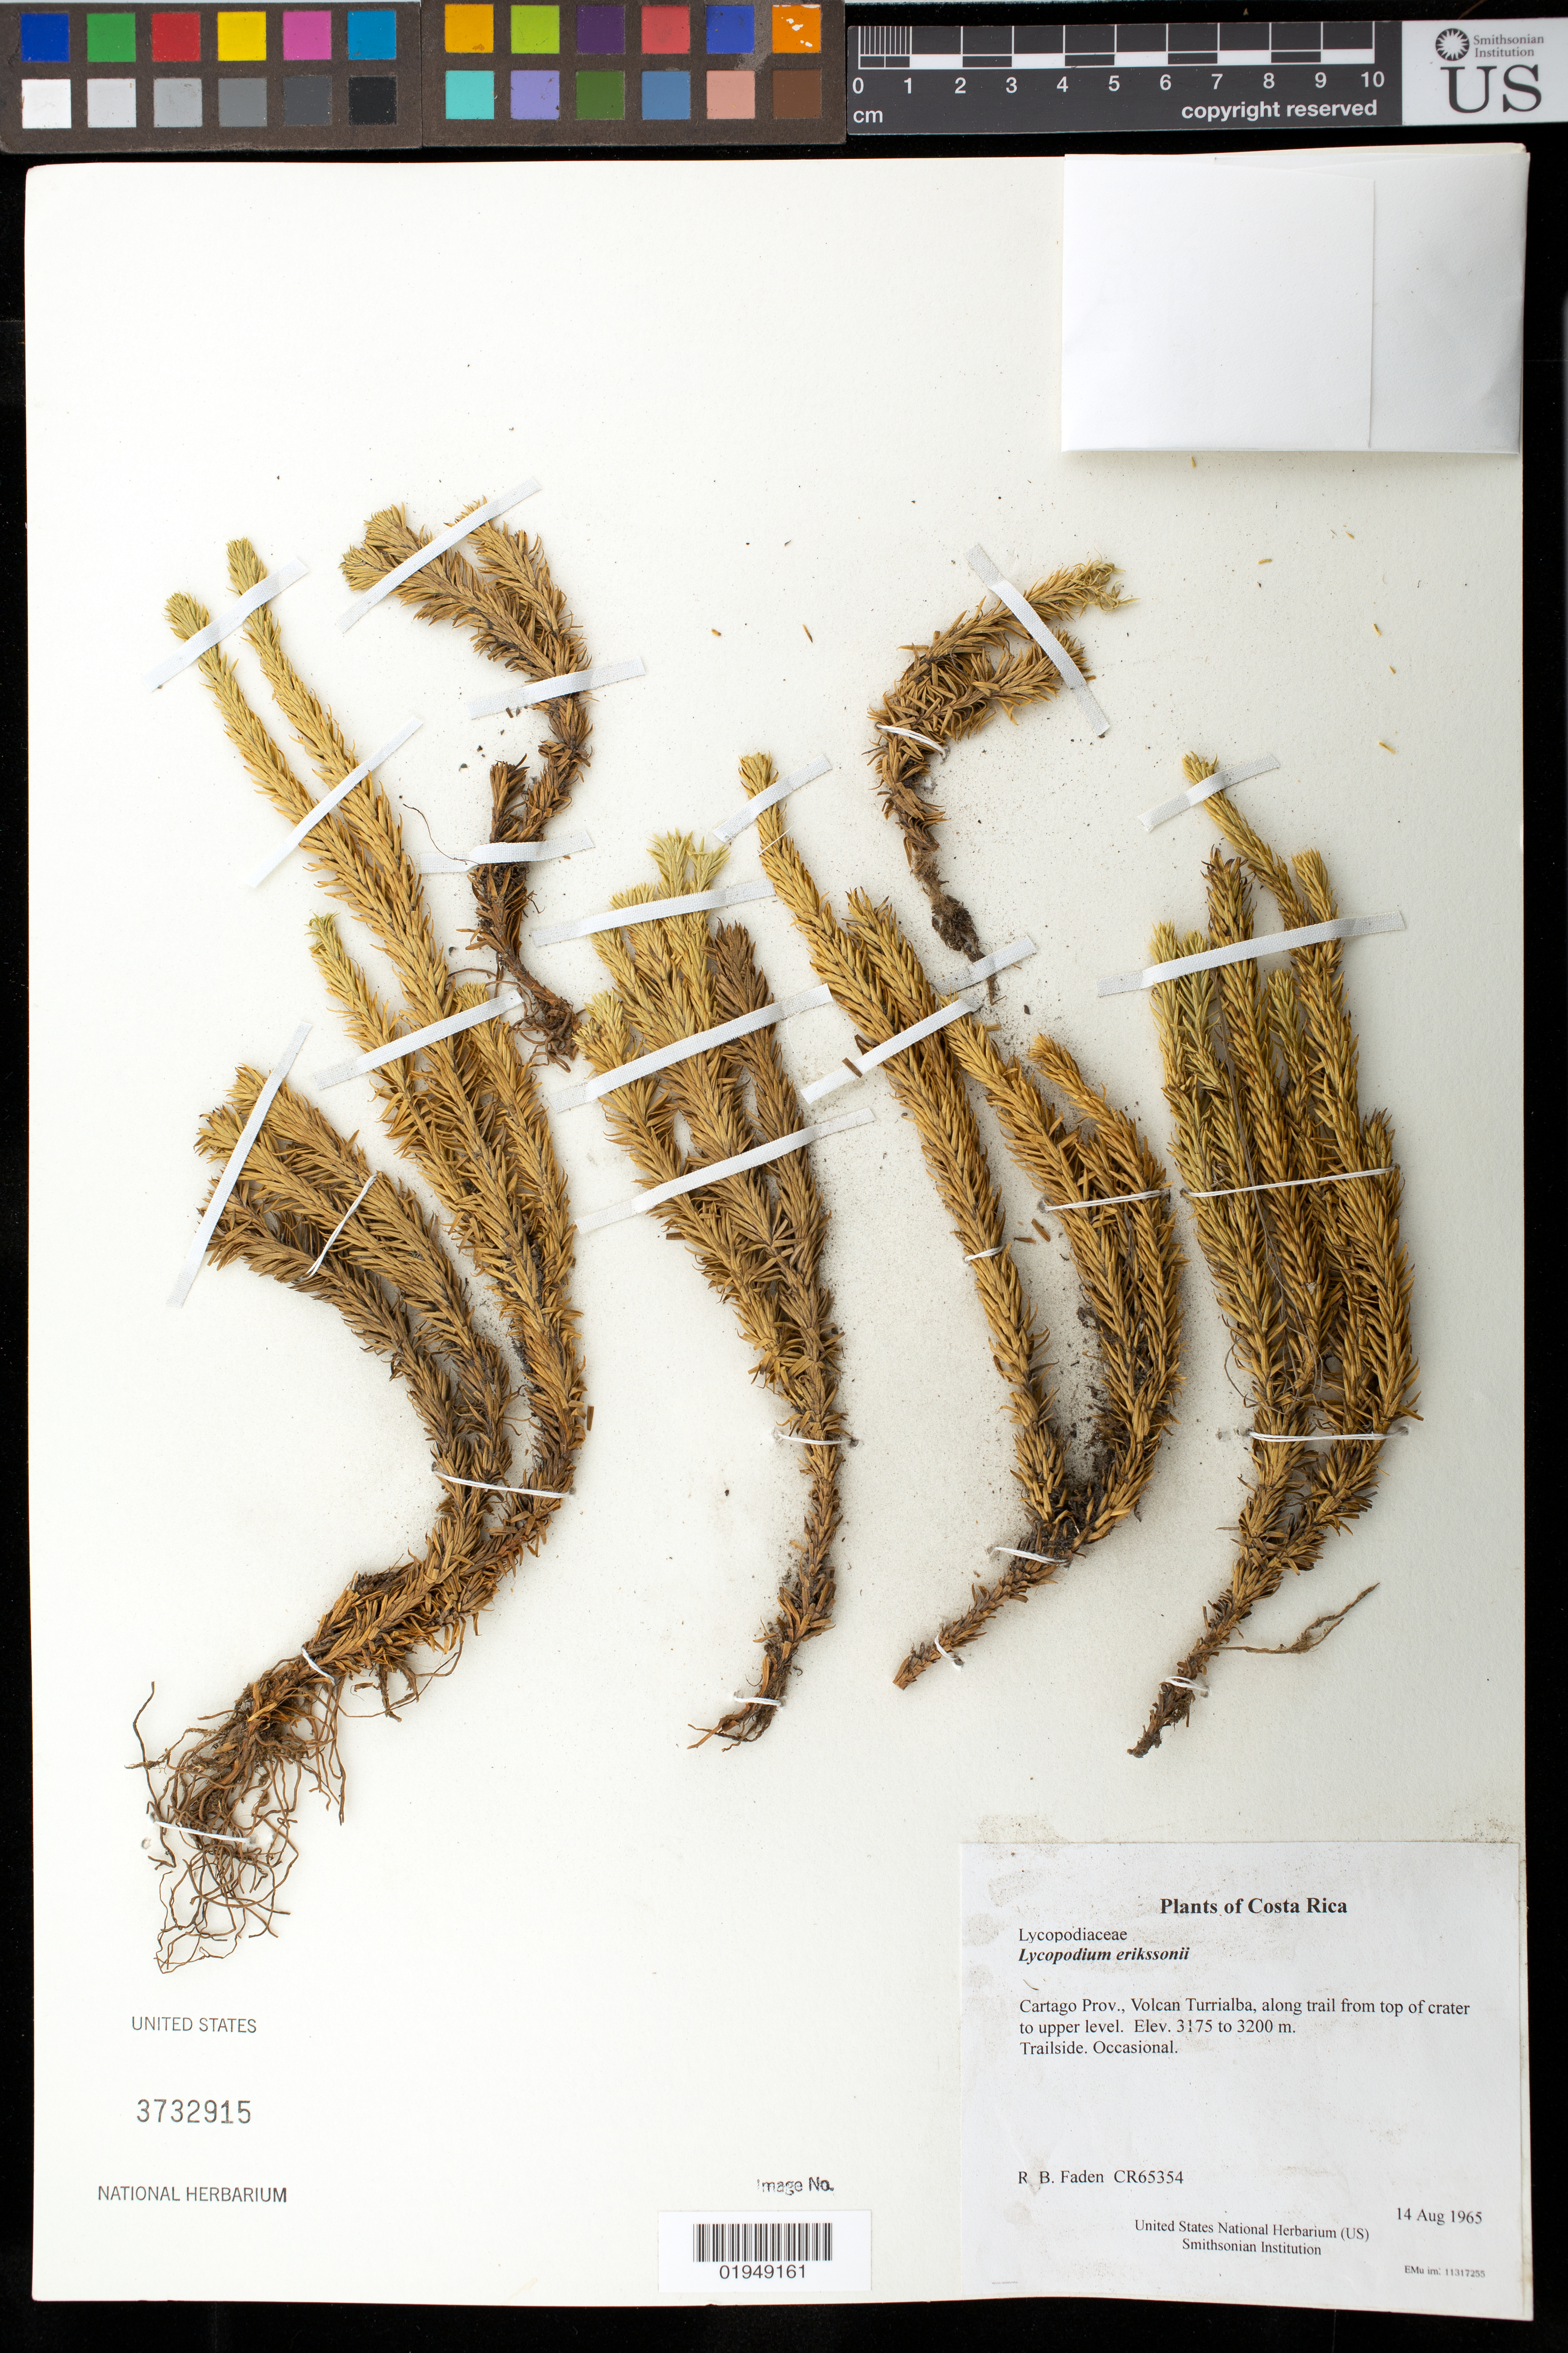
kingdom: Plantae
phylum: Tracheophyta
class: Lycopodiopsida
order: Lycopodiales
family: Lycopodiaceae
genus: Phlegmariurus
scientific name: Phlegmariurus cruentus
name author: (Spring) B. Øllg.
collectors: R. B. Faden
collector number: CR65354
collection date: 1965-08-14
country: Costa Rica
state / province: Cartago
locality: Volcan Turrialba, along trail from top of crater to upper level.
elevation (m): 3175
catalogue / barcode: US 3732915